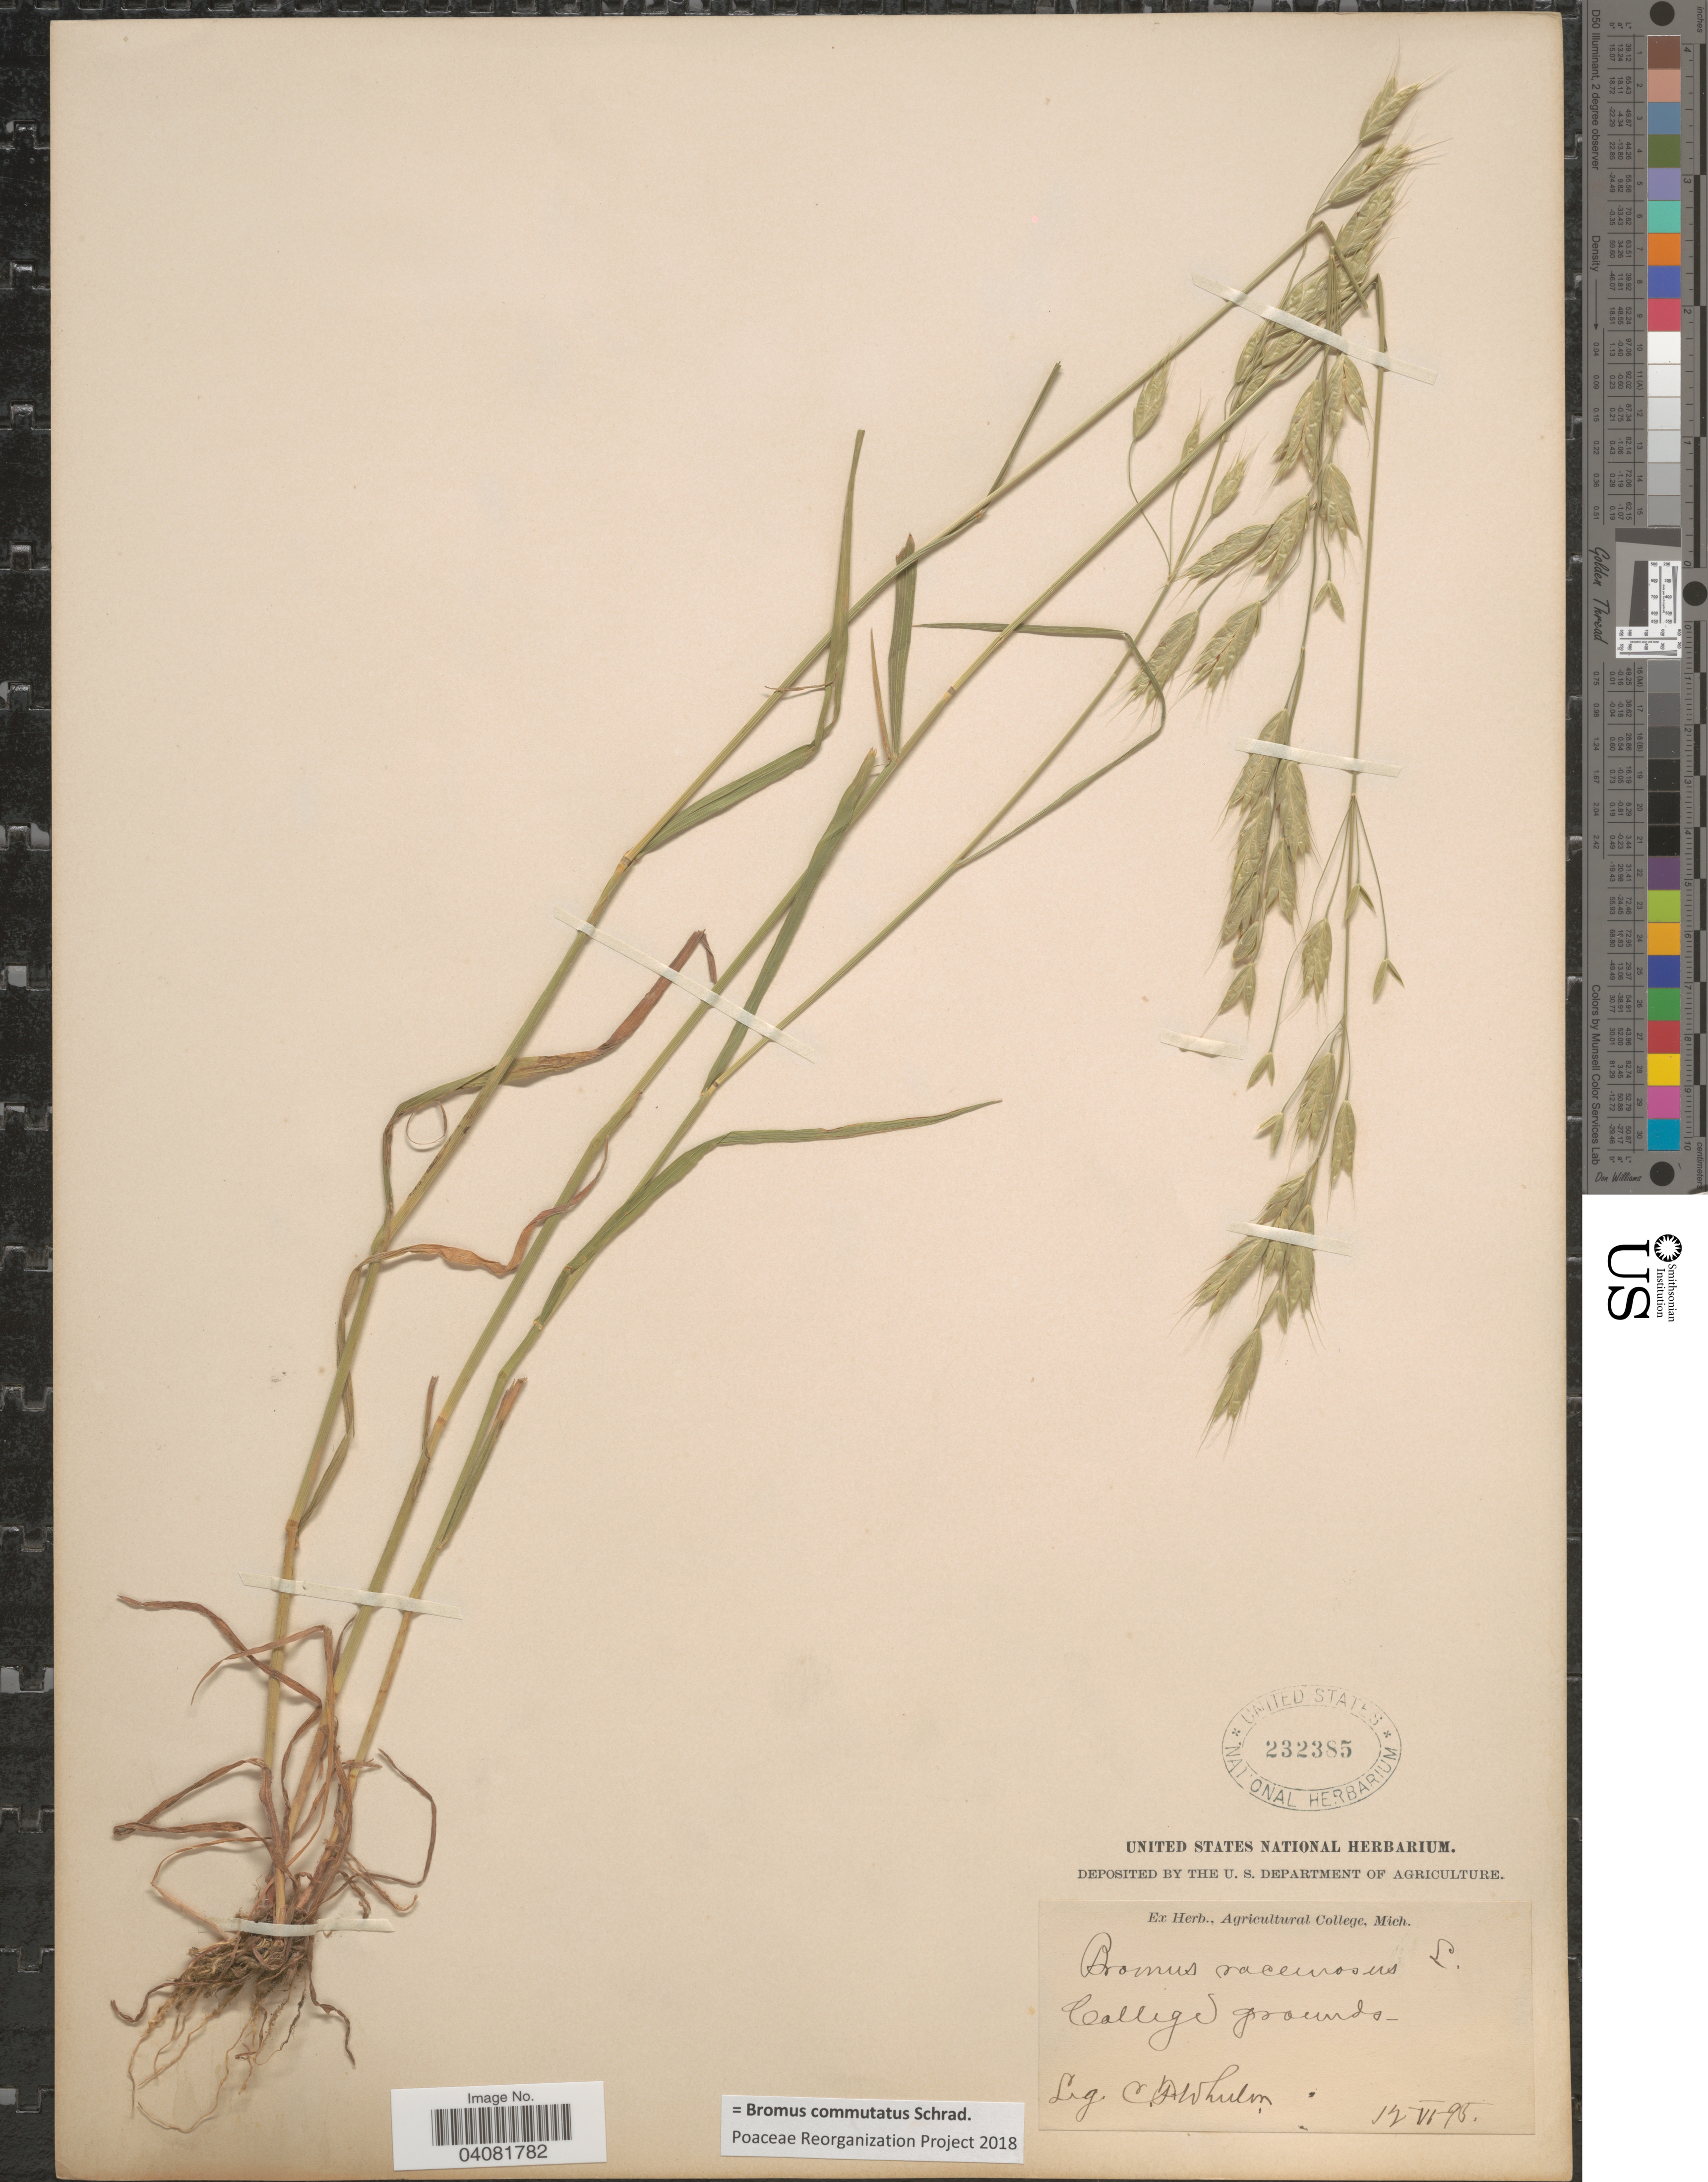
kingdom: Plantae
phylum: Tracheophyta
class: Liliopsida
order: Poales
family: Poaceae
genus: Bromus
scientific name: Bromus commutatus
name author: Schrad.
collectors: C. Whulm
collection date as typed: Transcribed d/m/y: 12/6/95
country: United States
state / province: Michigan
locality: College grounds.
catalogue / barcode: US 232385